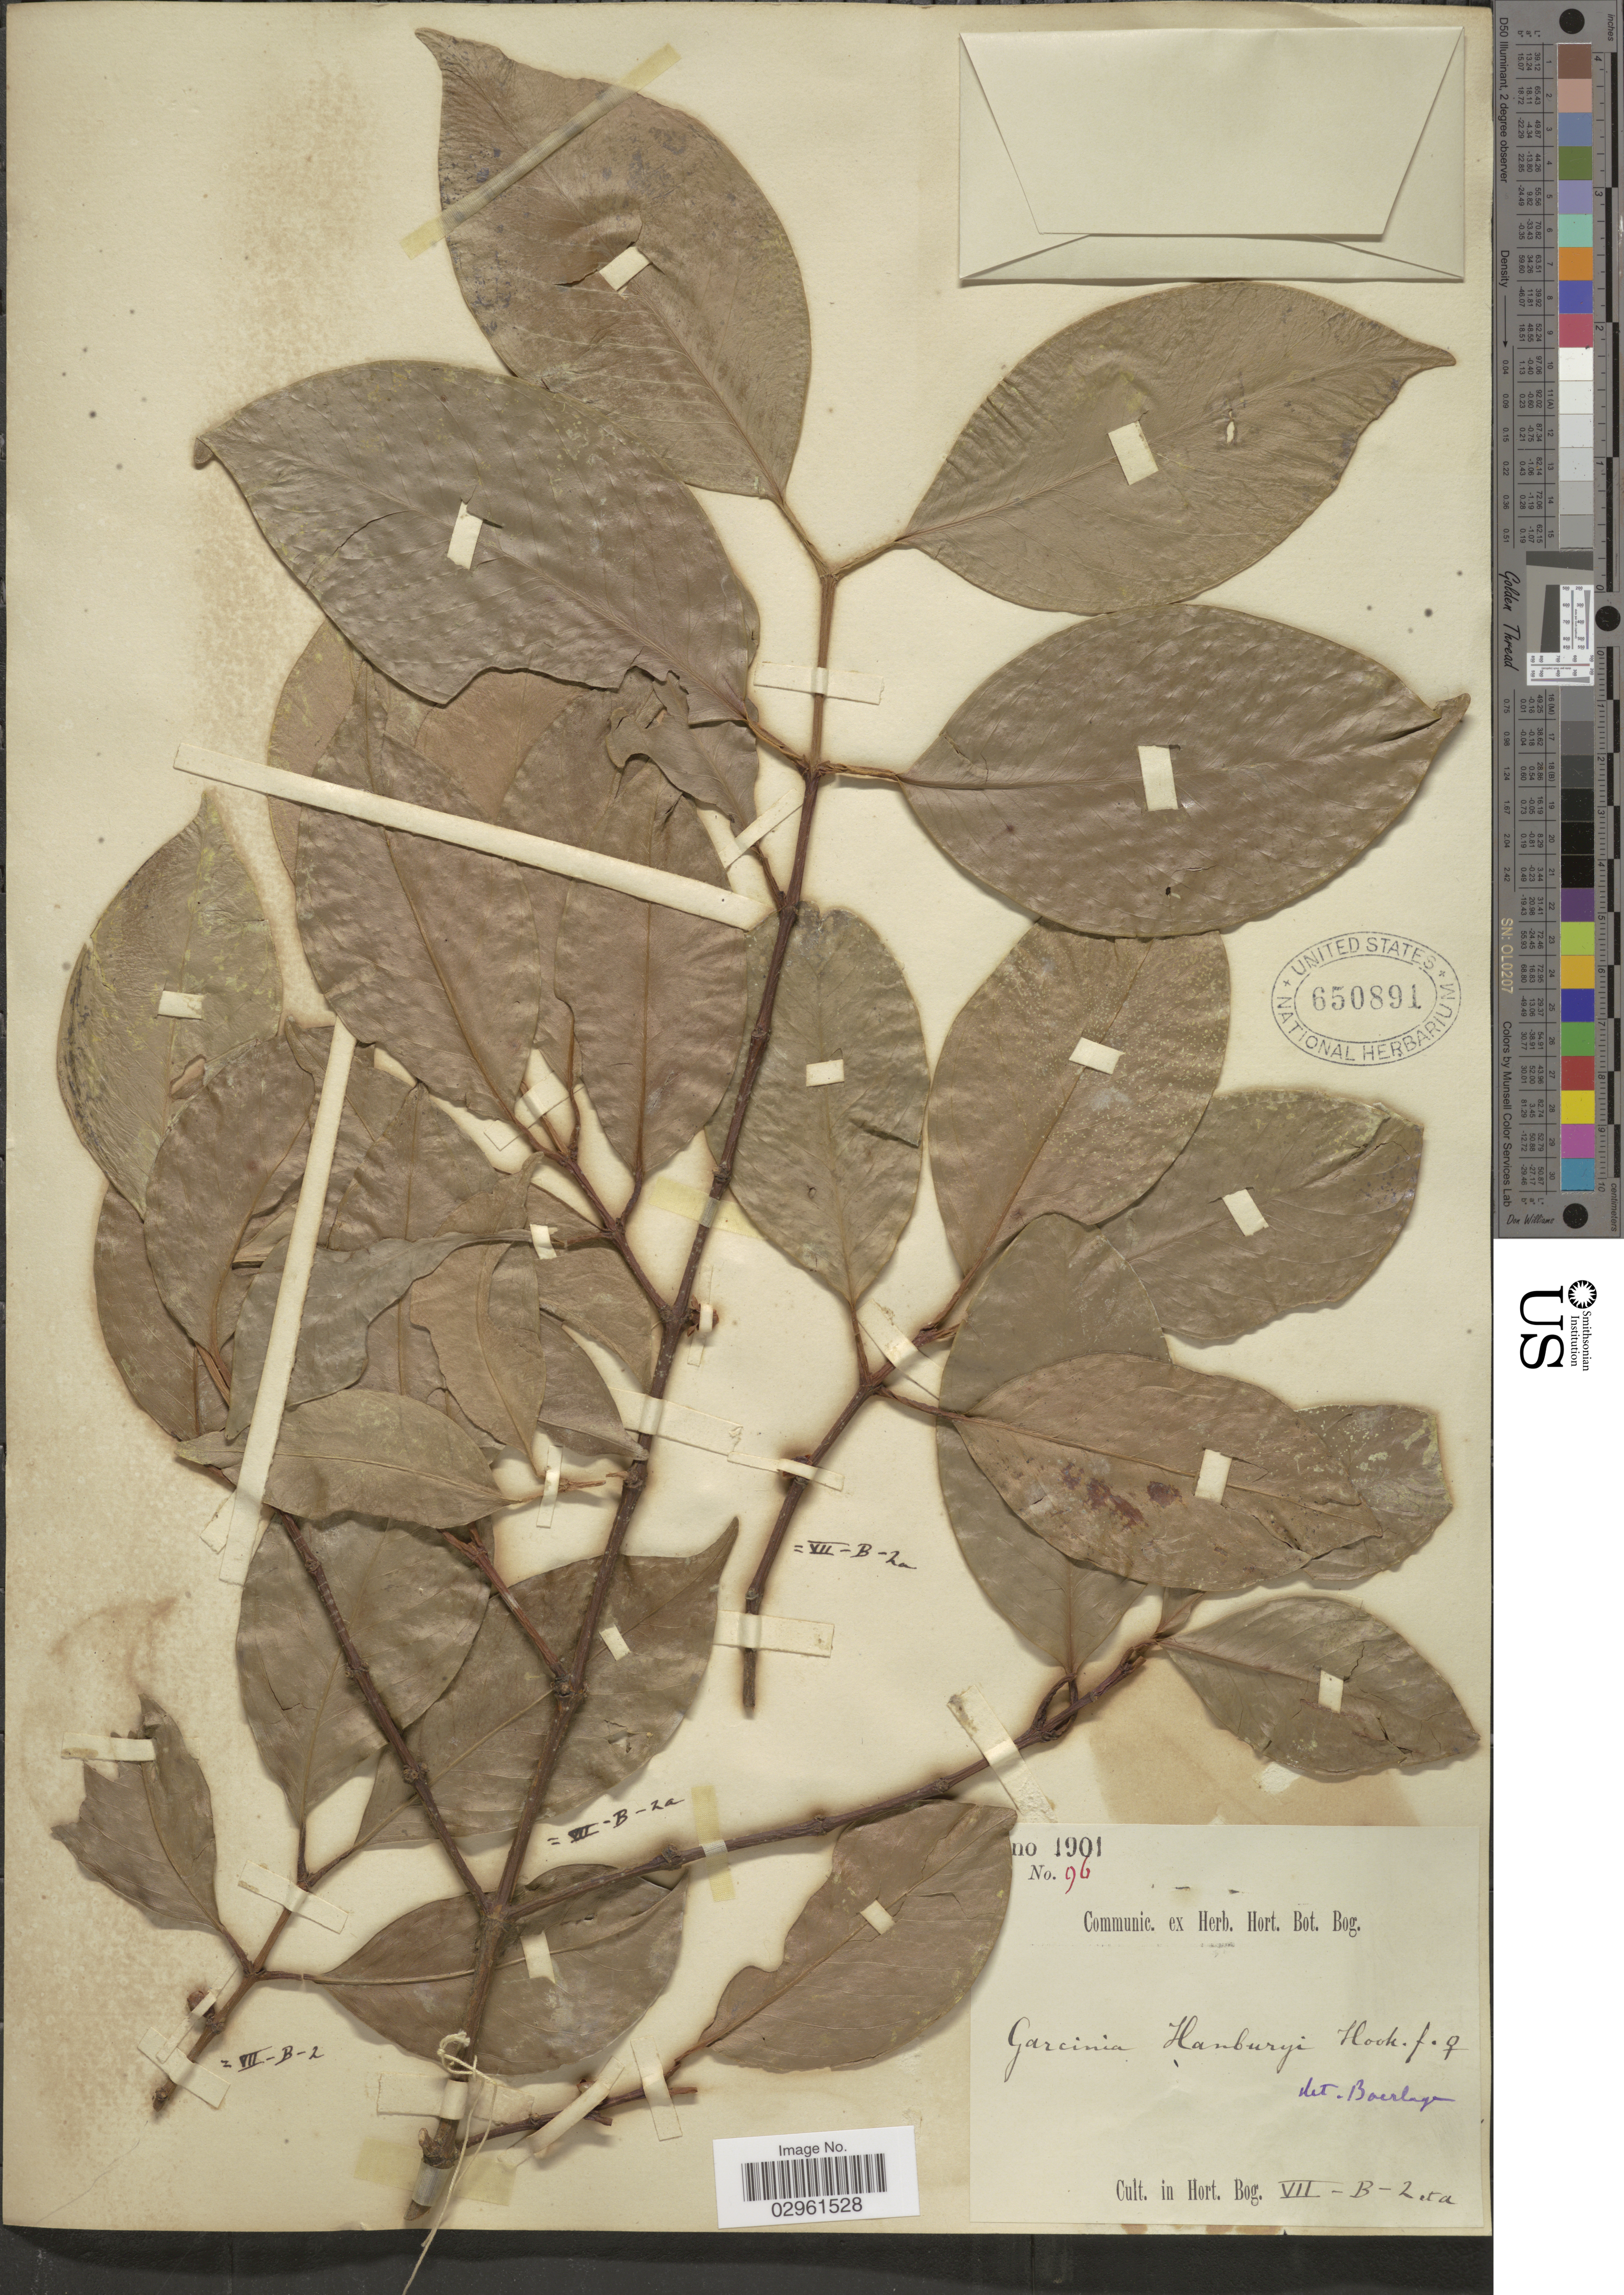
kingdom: Plantae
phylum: Tracheophyta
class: Magnoliopsida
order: Malpighiales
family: Clusiaceae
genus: Garcinia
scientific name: Garcinia hanburyi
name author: Hook. f.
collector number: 96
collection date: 1901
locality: Cult. in Hort. Bog. VII-B-2 et a.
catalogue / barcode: US 650891